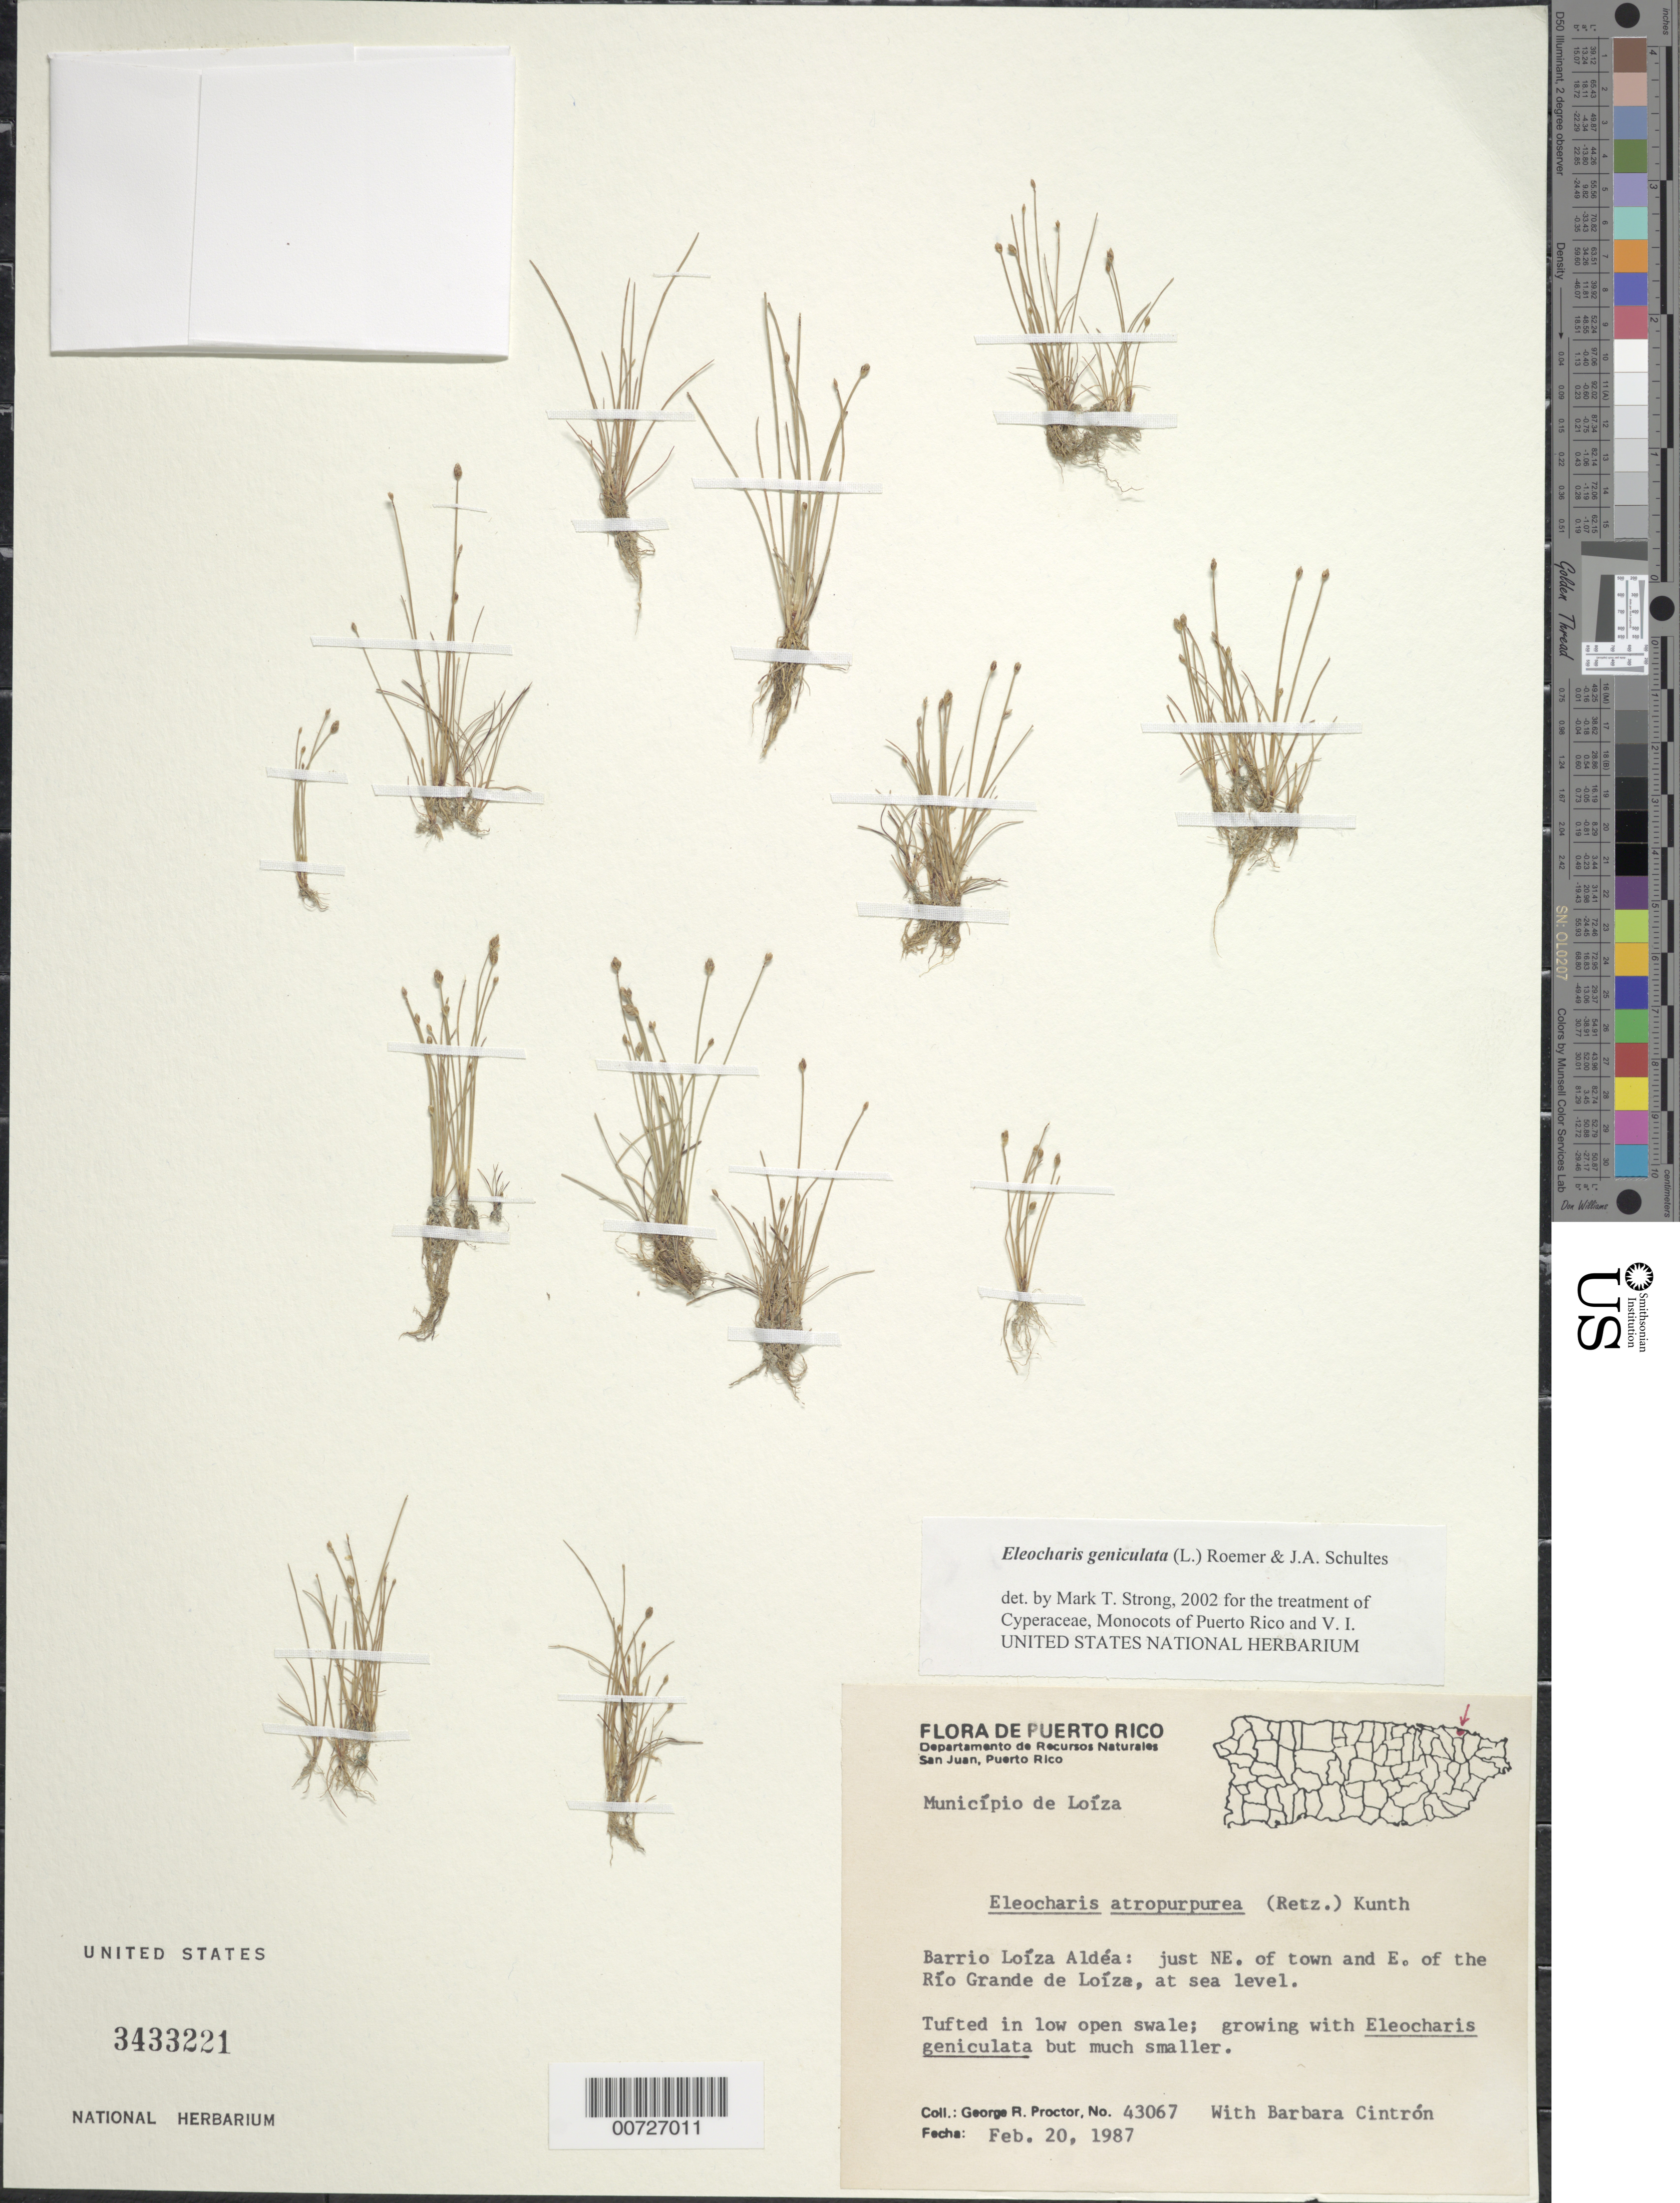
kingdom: Plantae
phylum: Tracheophyta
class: Liliopsida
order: Poales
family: Cyperaceae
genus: Eleocharis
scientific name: Eleocharis geniculata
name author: (L.) Roem. & Schult.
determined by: Strong, M. T., (US), Smithsonian Institution - National Museum of Natural History (UNITED STATES)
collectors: G. R. Proctor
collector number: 43067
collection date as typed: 20 Feb 1987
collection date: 1987-02-20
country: Puerto Rico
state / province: Loíza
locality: Loíza: Barrio Loíza Aldéa, just NE of town and E of the Río Grande de Loíza.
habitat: In low open swale.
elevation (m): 0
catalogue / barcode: US 3433221